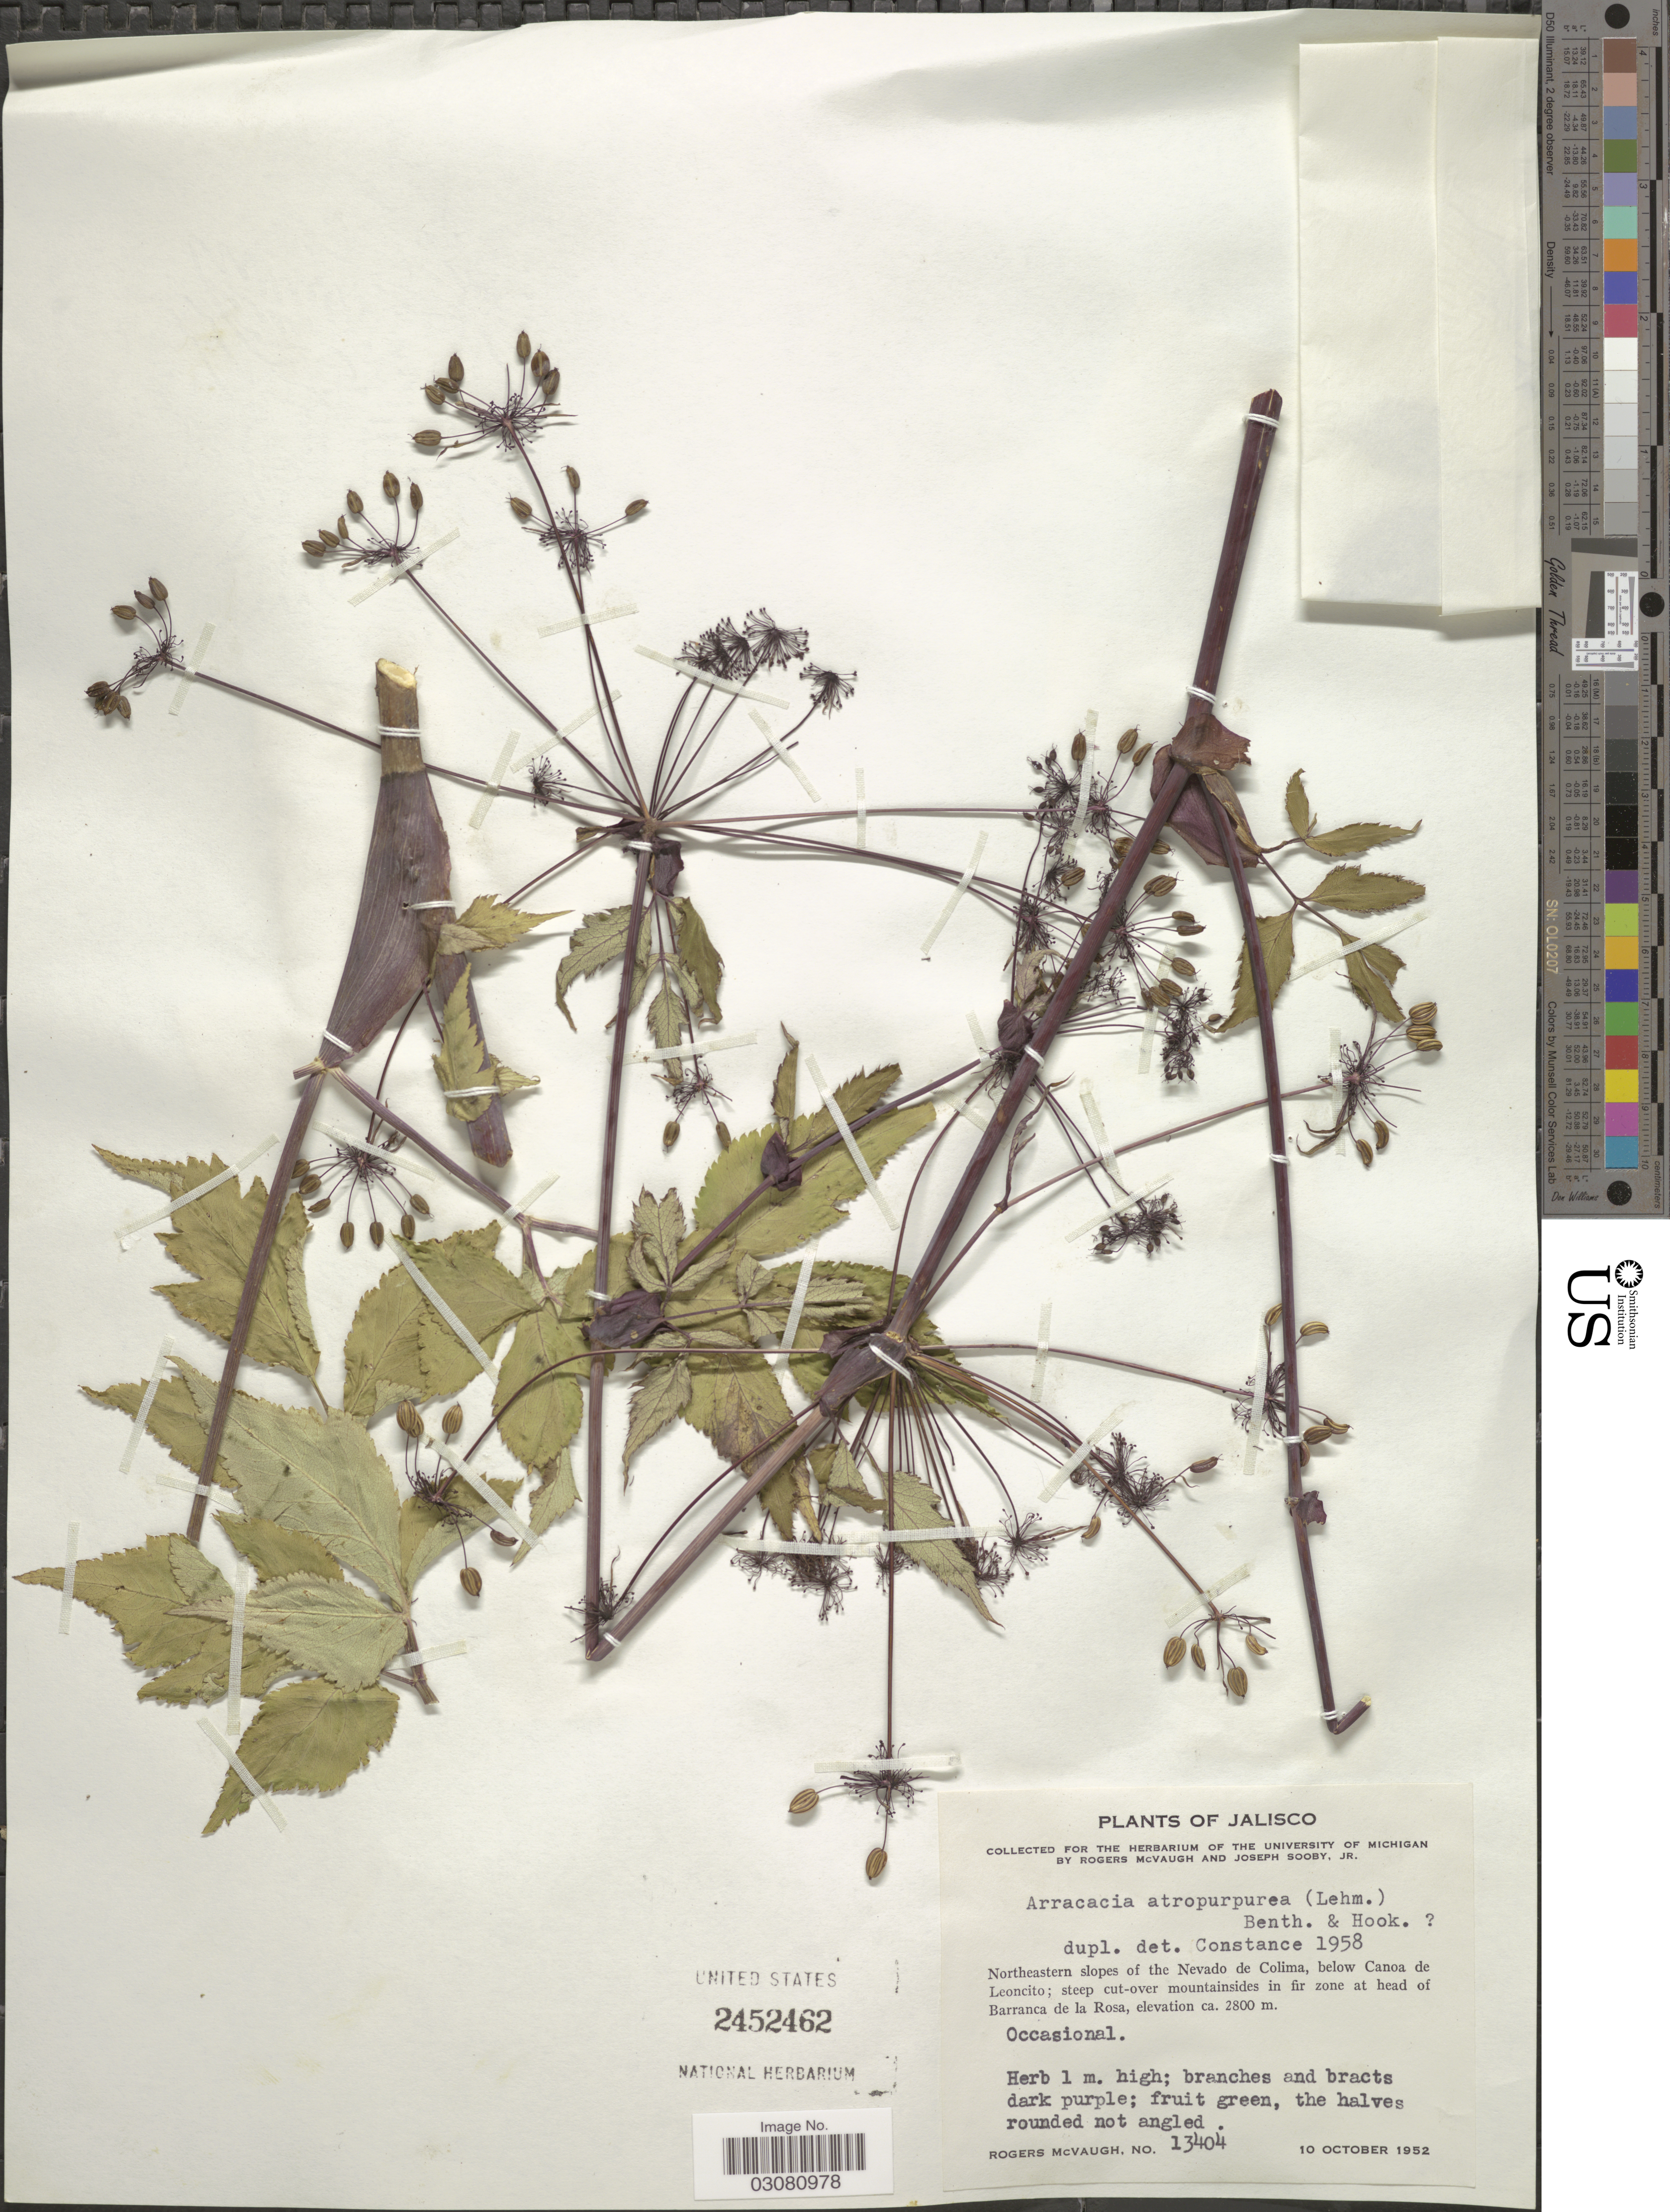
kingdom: Plantae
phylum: Tracheophyta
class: Magnoliopsida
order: Apiales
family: Apiaceae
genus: Arracacia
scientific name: Arracacia atropurpurea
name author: (Lehm.) Benth. & Hook. f. ex Hemsl.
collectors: R. McVaugh & J. Sooby Jr.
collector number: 13404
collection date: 1952-10-10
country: Mexico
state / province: Jalisco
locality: Northeastern slopes of the Nevado de Colima, below Canoa de Leoncito; at head of Barranca de la Rosa.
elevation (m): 2800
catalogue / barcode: US 2452462